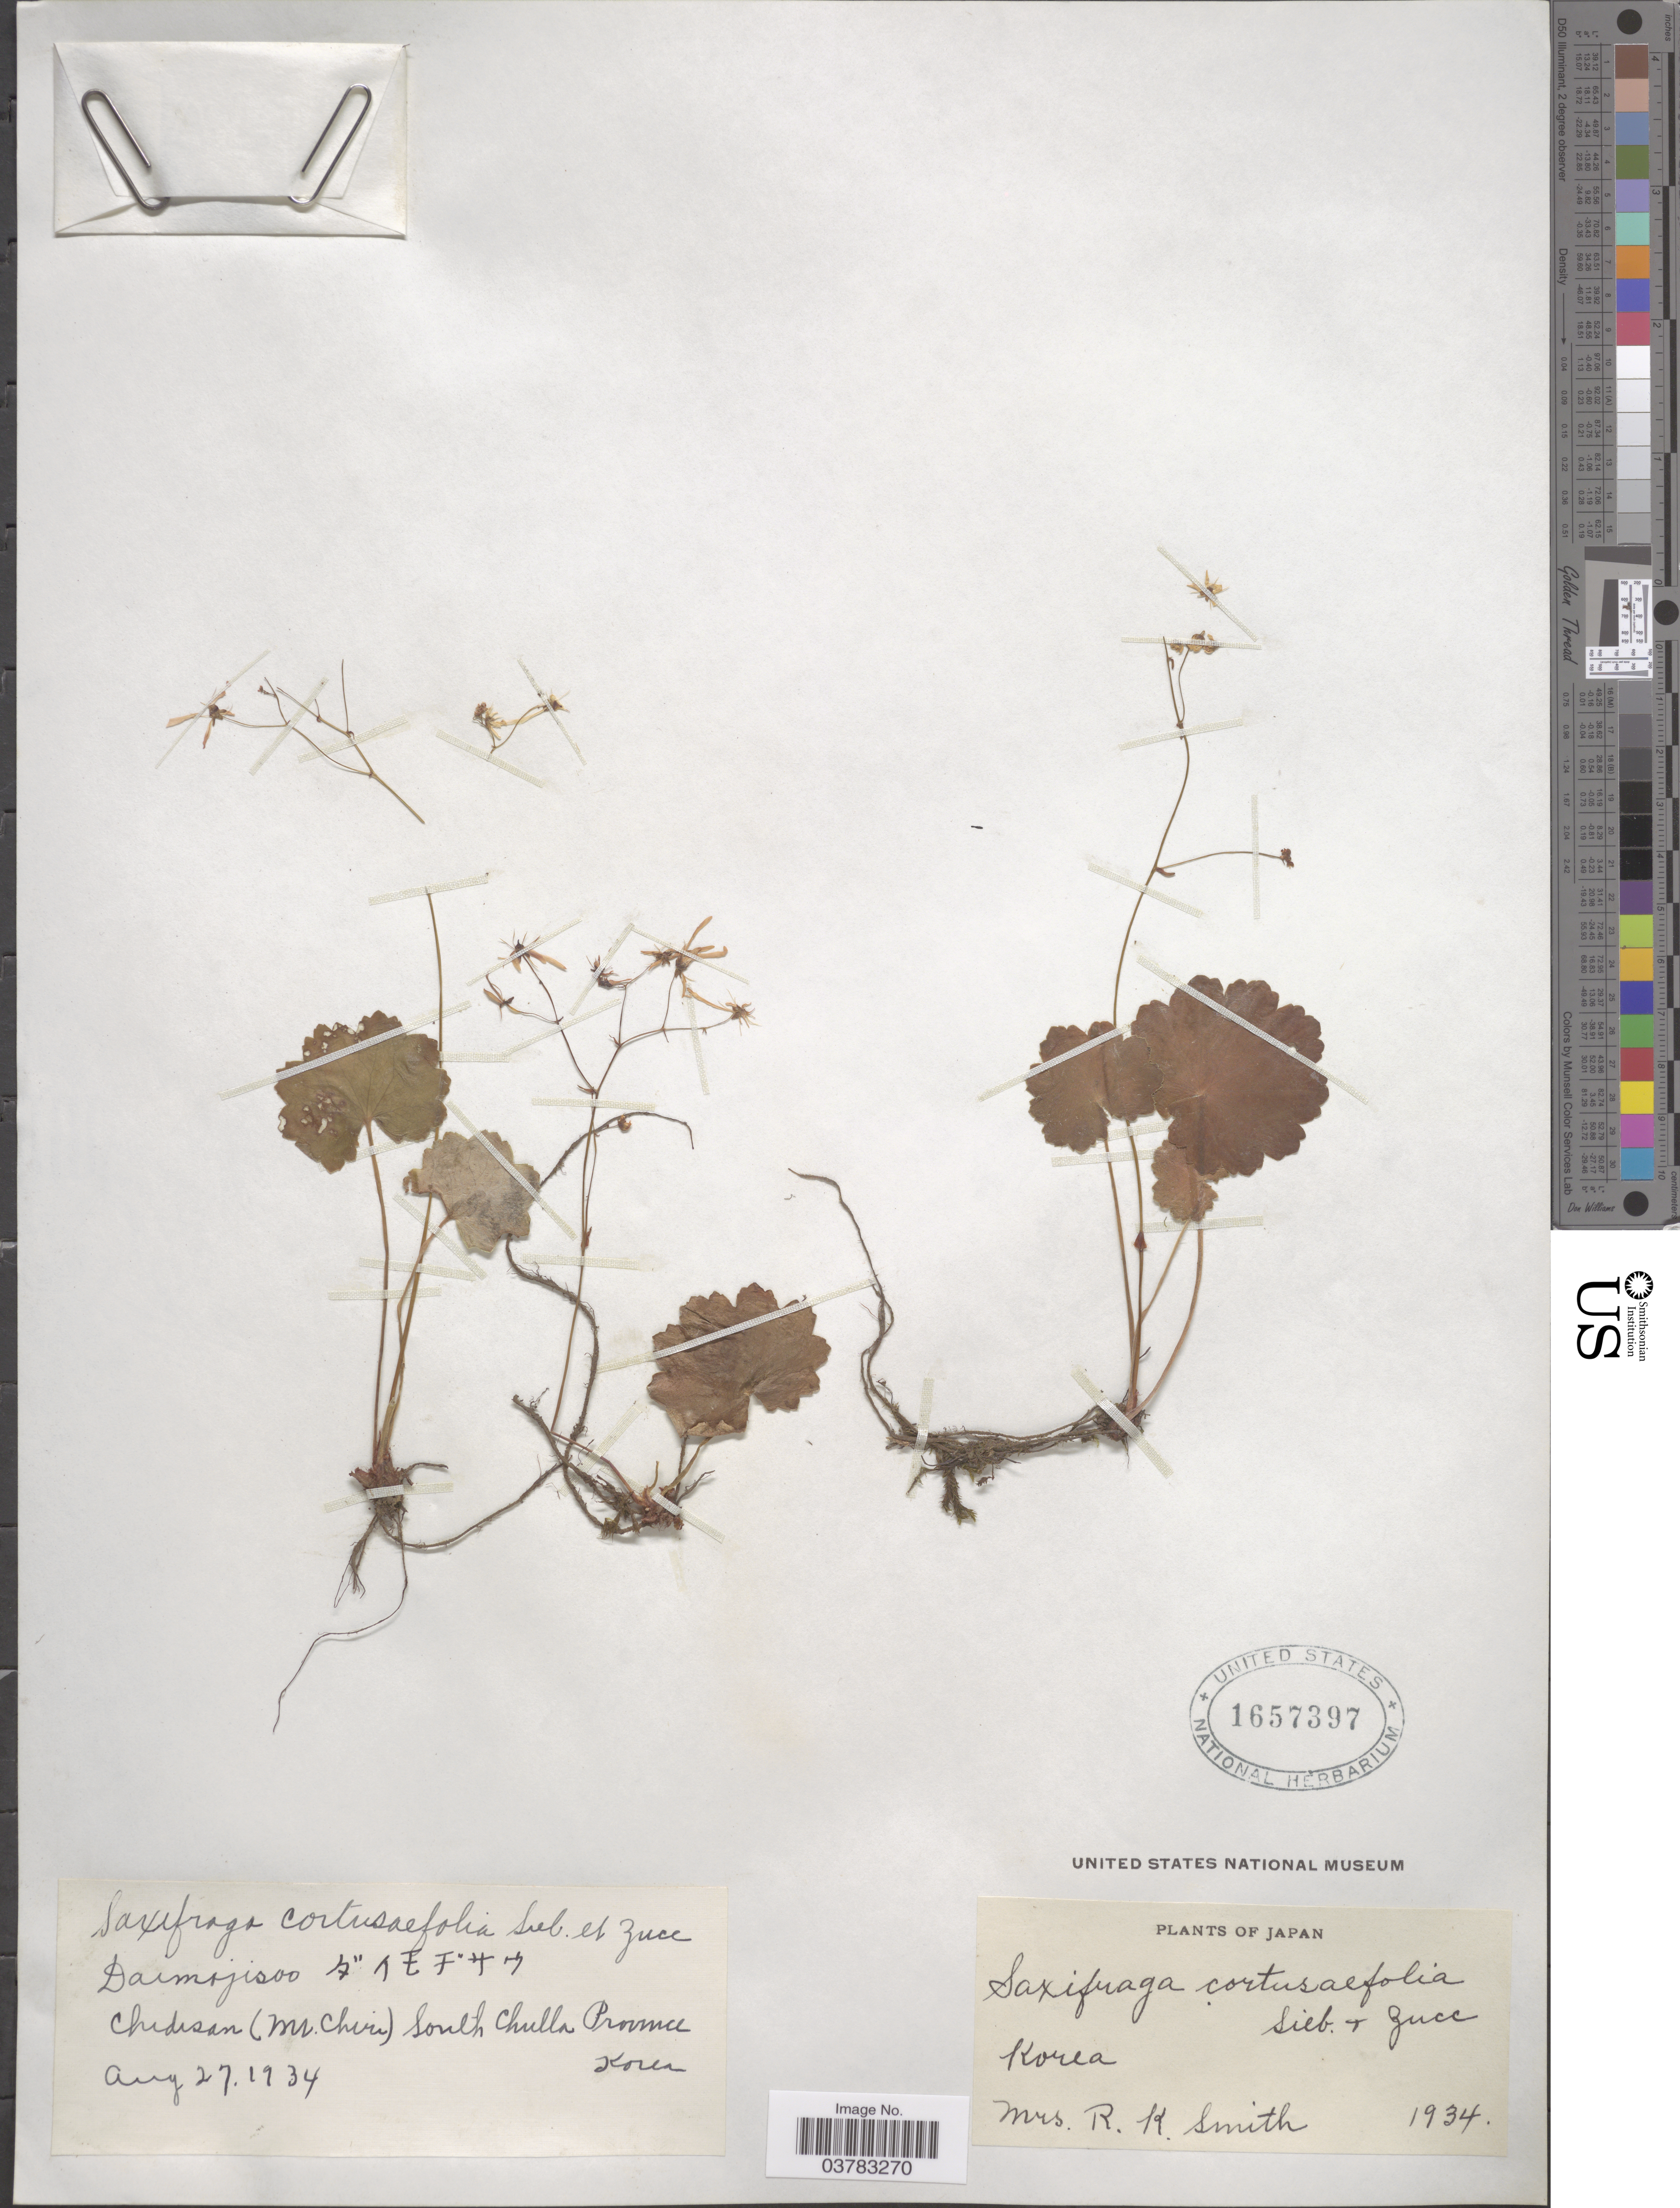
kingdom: Plantae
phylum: Tracheophyta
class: Magnoliopsida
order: Saxifragales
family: Saxifragaceae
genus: Saxifraga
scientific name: Saxifraga cortusifolia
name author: Siebold & Zucc.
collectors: Mrs. R. K. Smith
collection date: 1934-08-27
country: South Korea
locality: Chidisan (Mt. Chiri) South Chulla Province.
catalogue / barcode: US 1657397